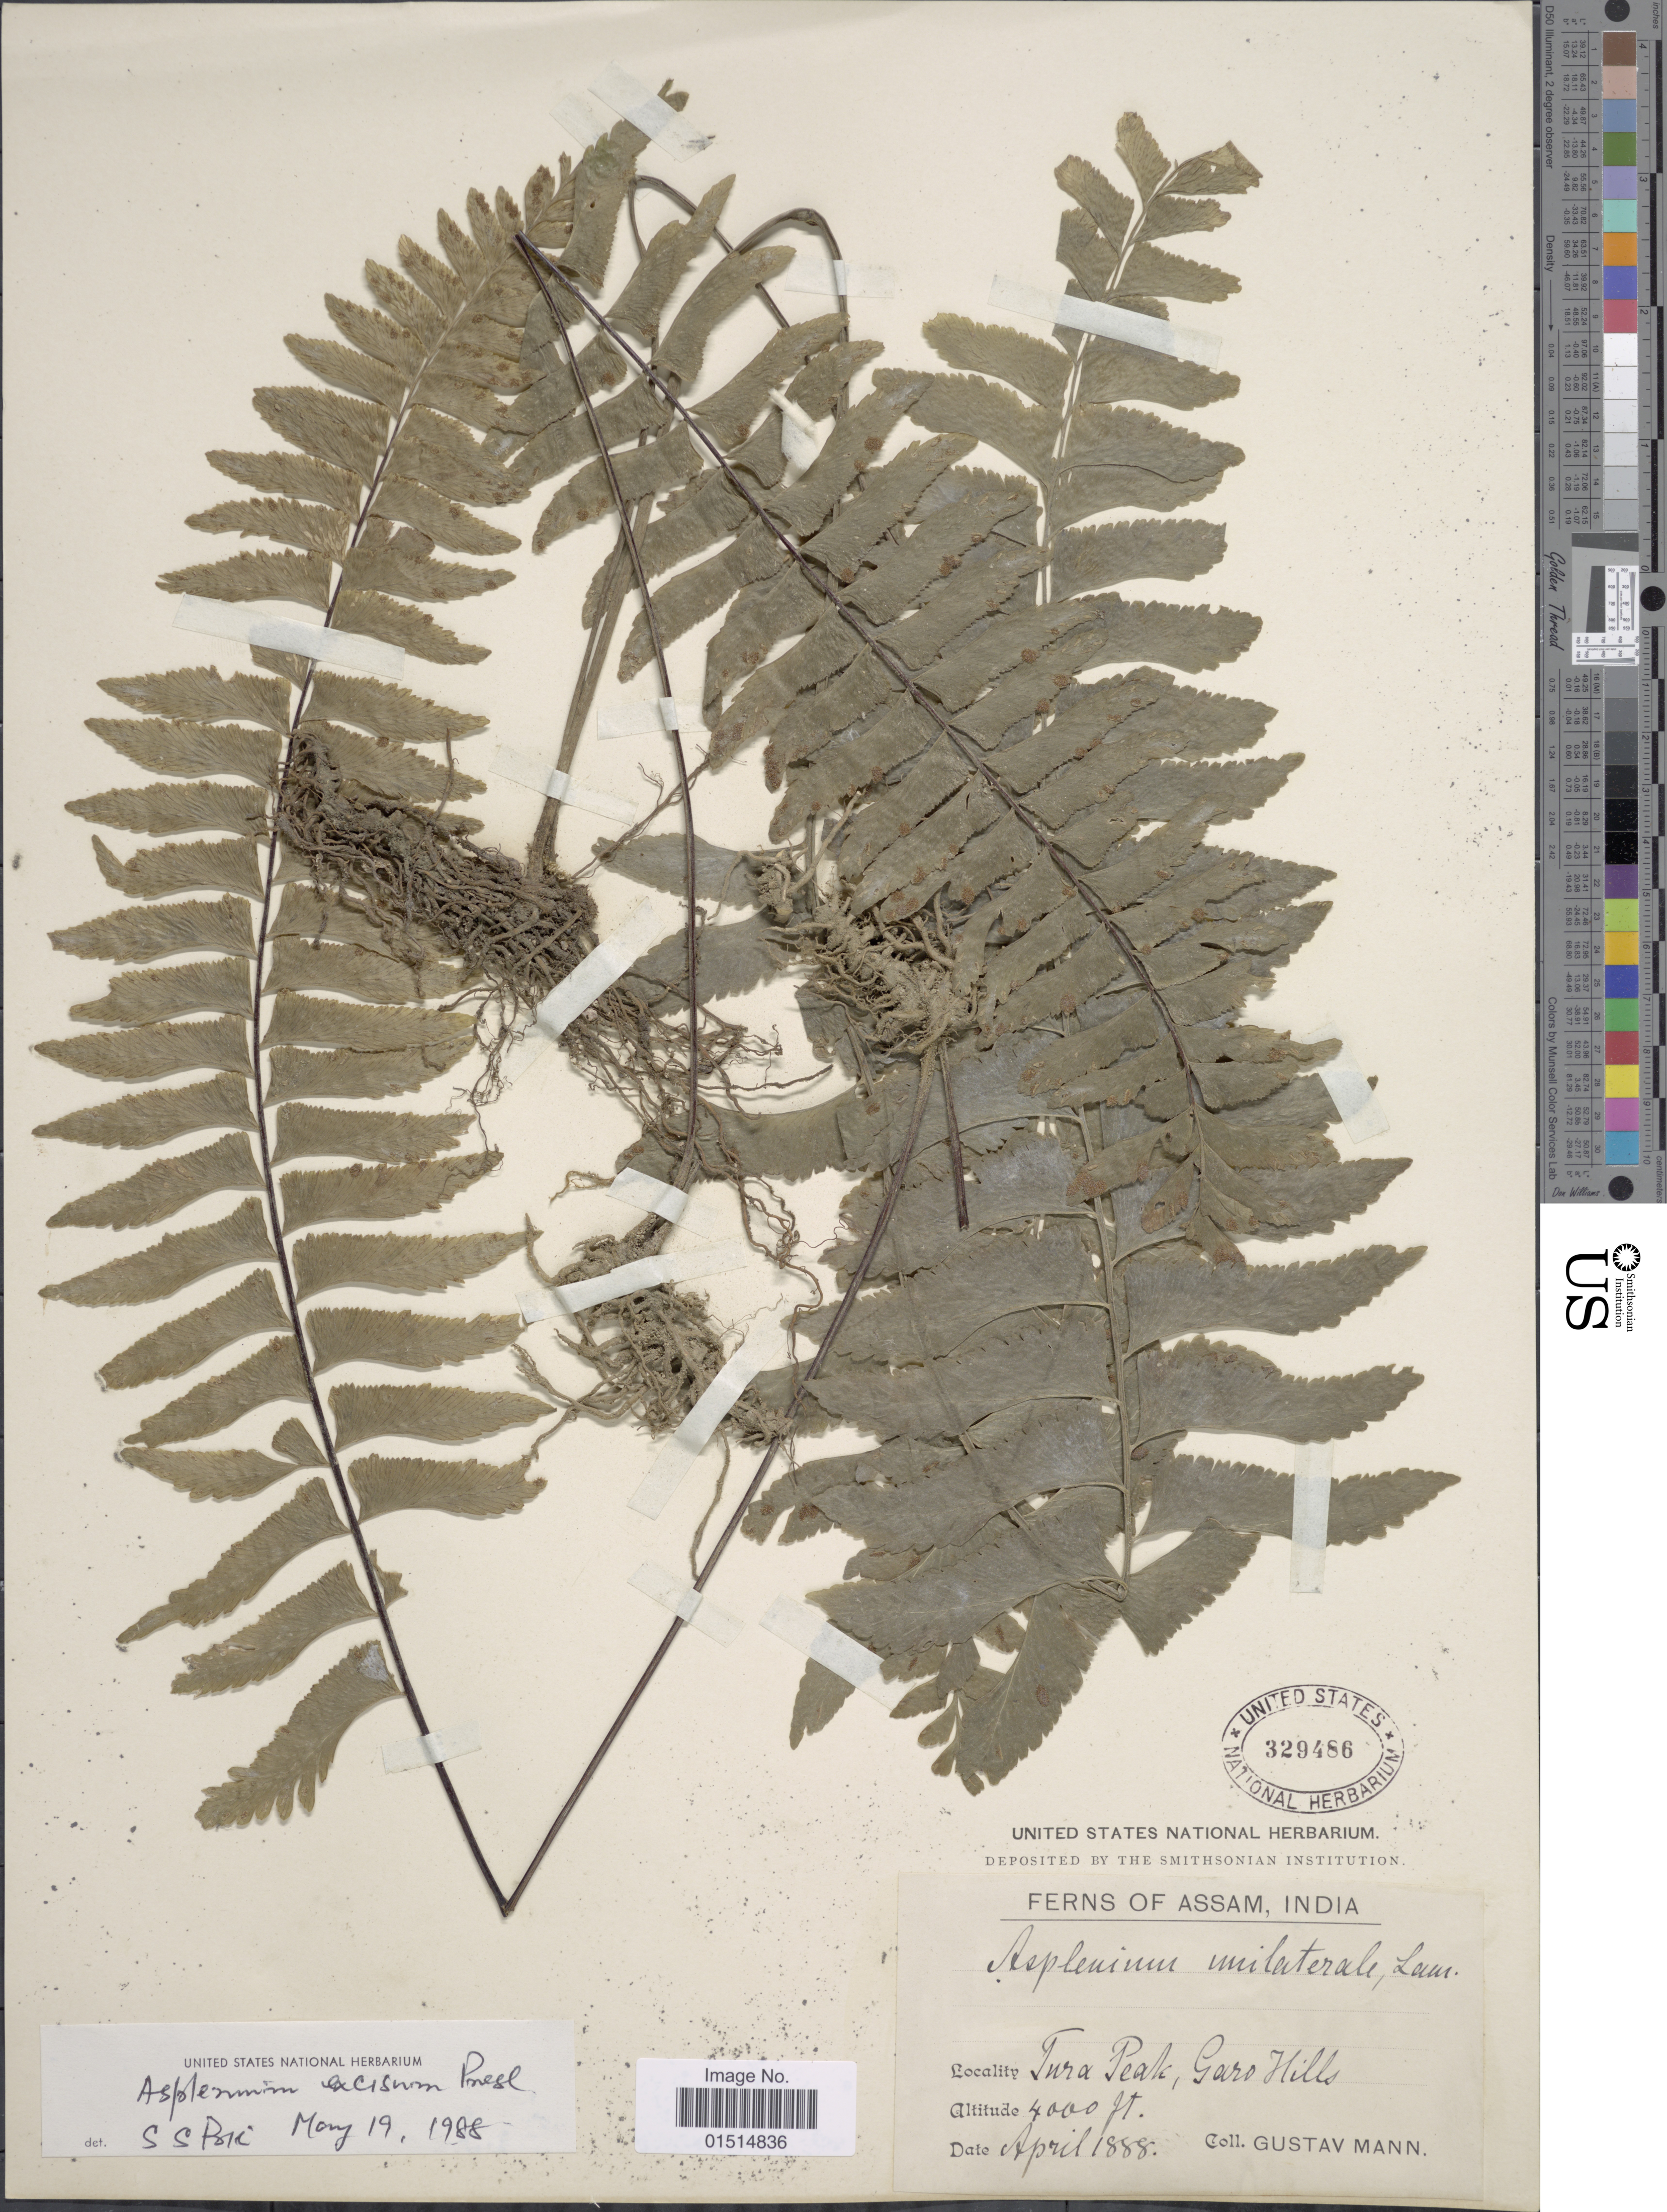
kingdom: Plantae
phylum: Tracheophyta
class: Polypodiopsida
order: Polypodiales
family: Aspleniaceae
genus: Hymenasplenium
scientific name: Hymenasplenium excisum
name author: C. Presl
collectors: G. Mann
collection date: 1888-04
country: India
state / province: Meghalaya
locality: Assam, Tura Peak, Garo Hills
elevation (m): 1219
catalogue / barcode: US 329486